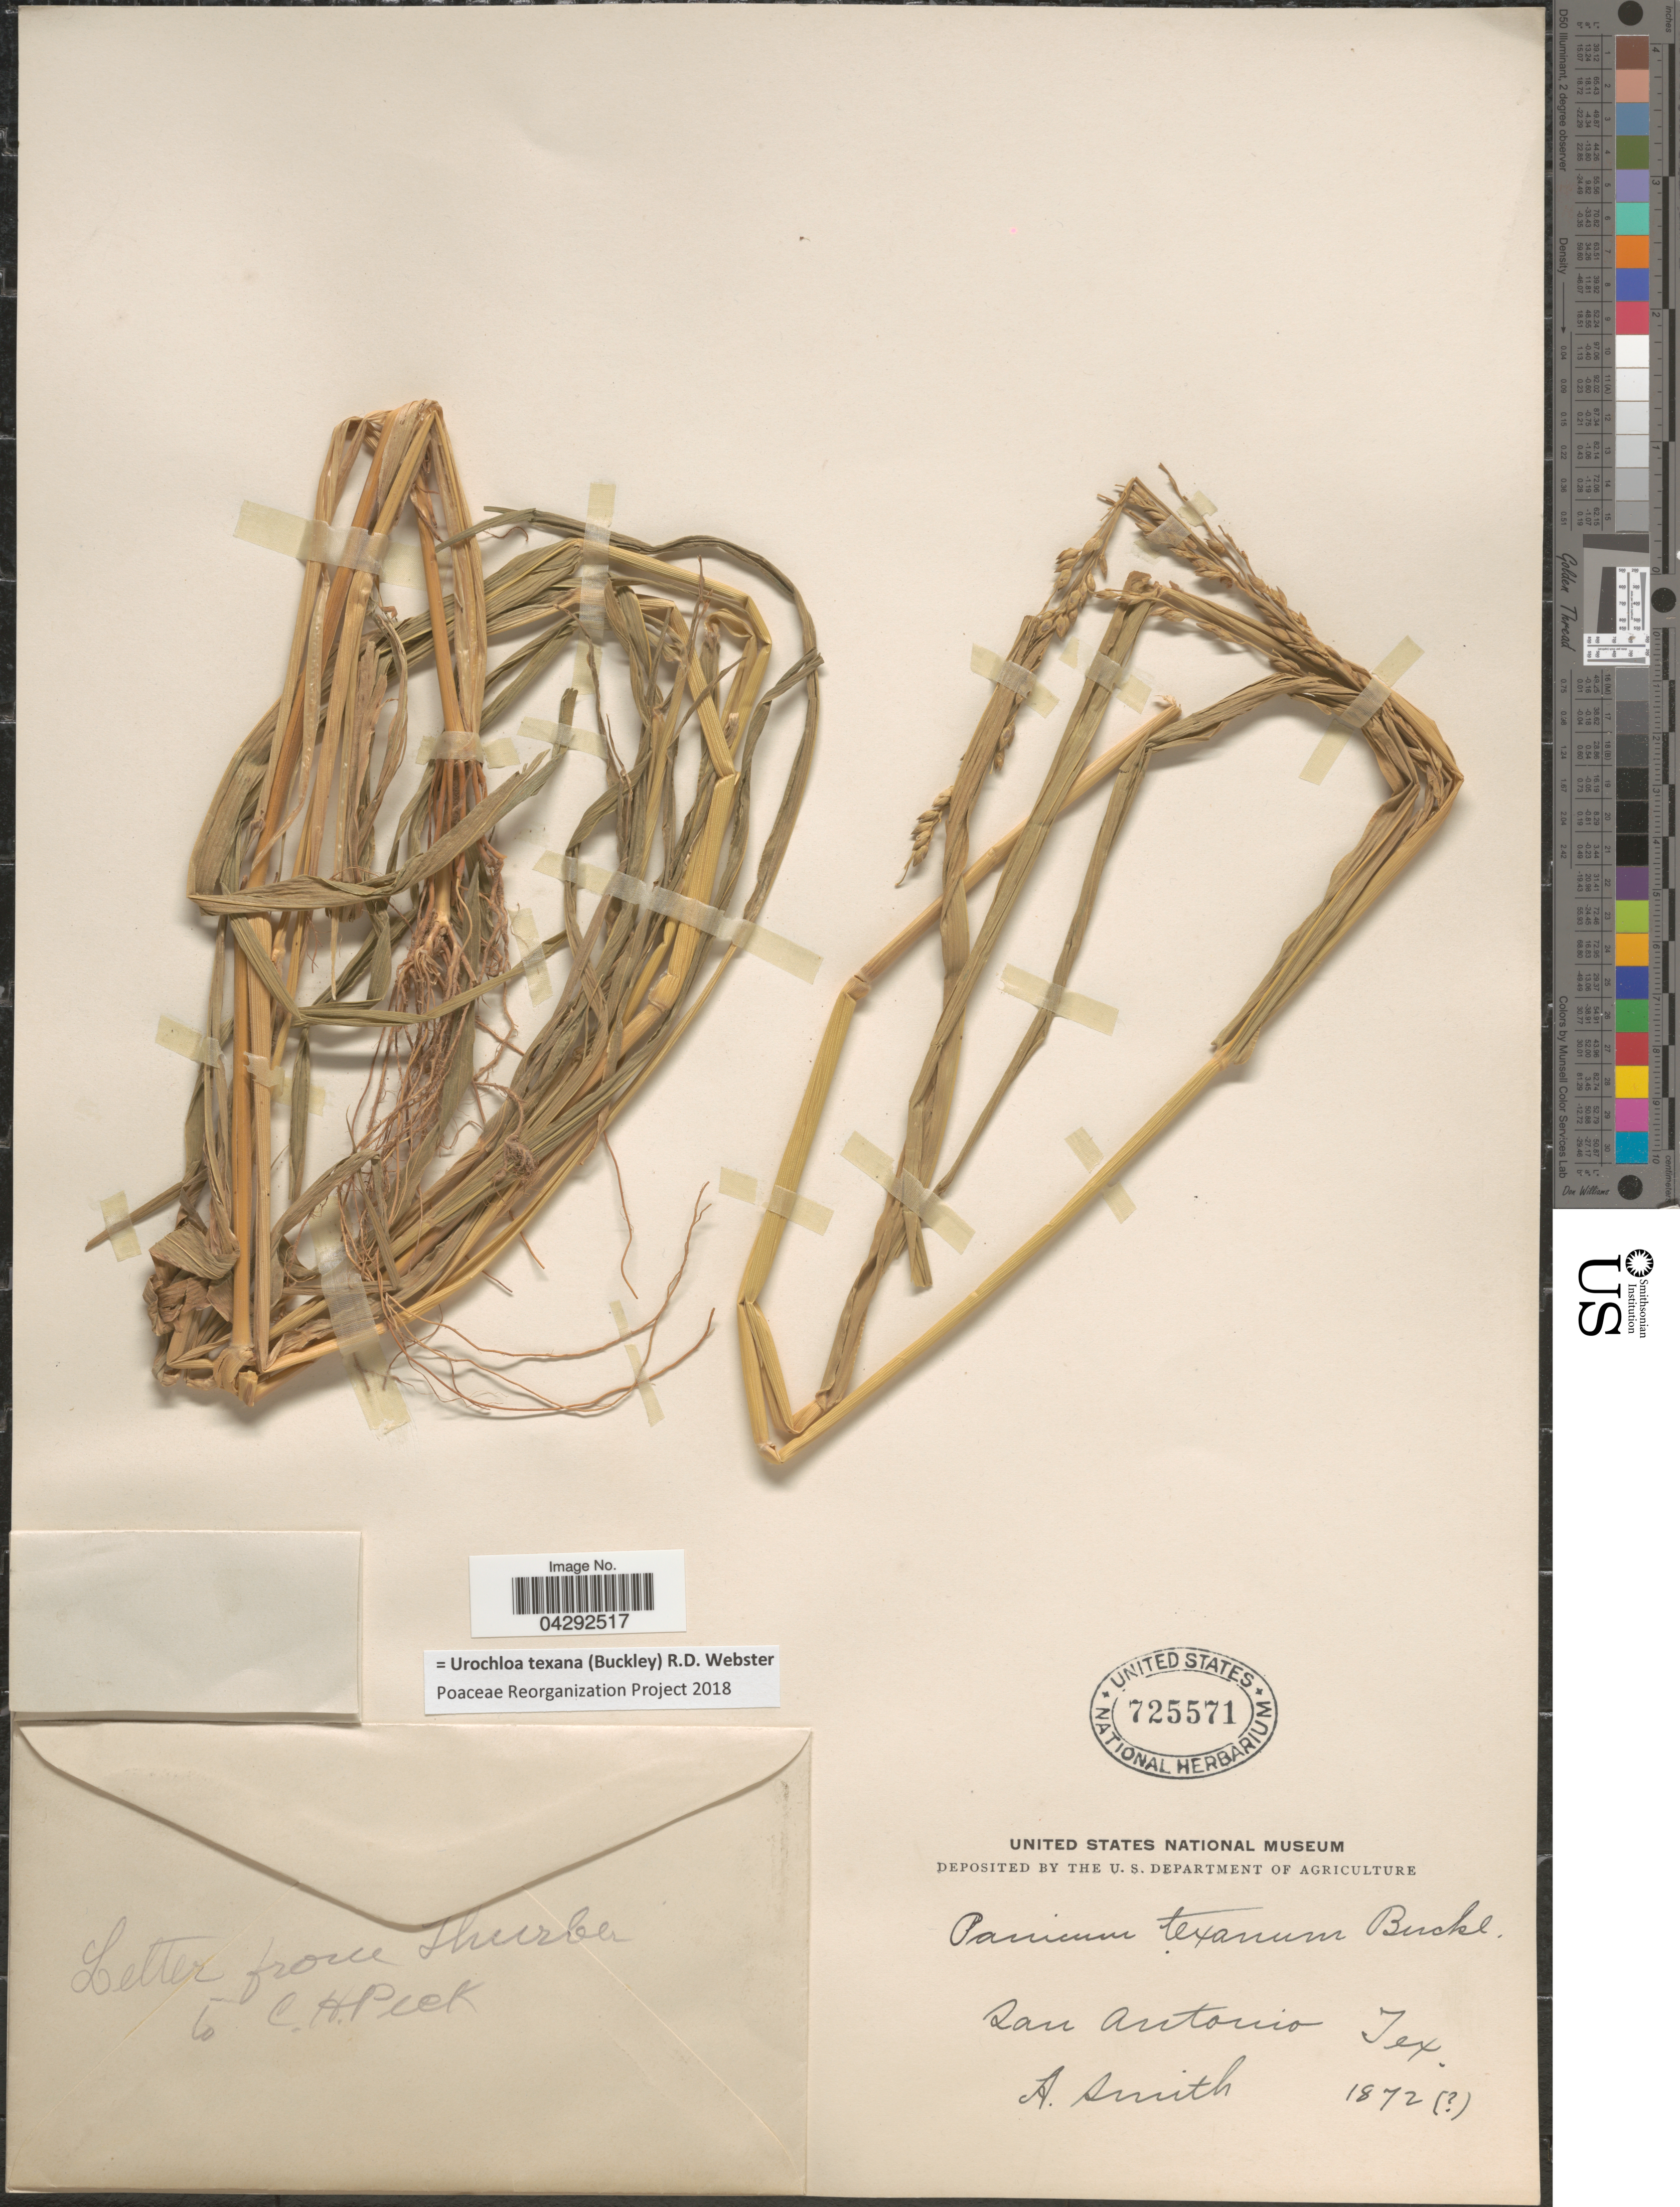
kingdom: Plantae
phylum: Tracheophyta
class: Liliopsida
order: Poales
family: Poaceae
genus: Urochloa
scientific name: Urochloa texana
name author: (Buckley) R.D. Webster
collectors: A. Smith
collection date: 1872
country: United States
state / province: Texas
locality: San Antonio.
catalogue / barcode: US 725571